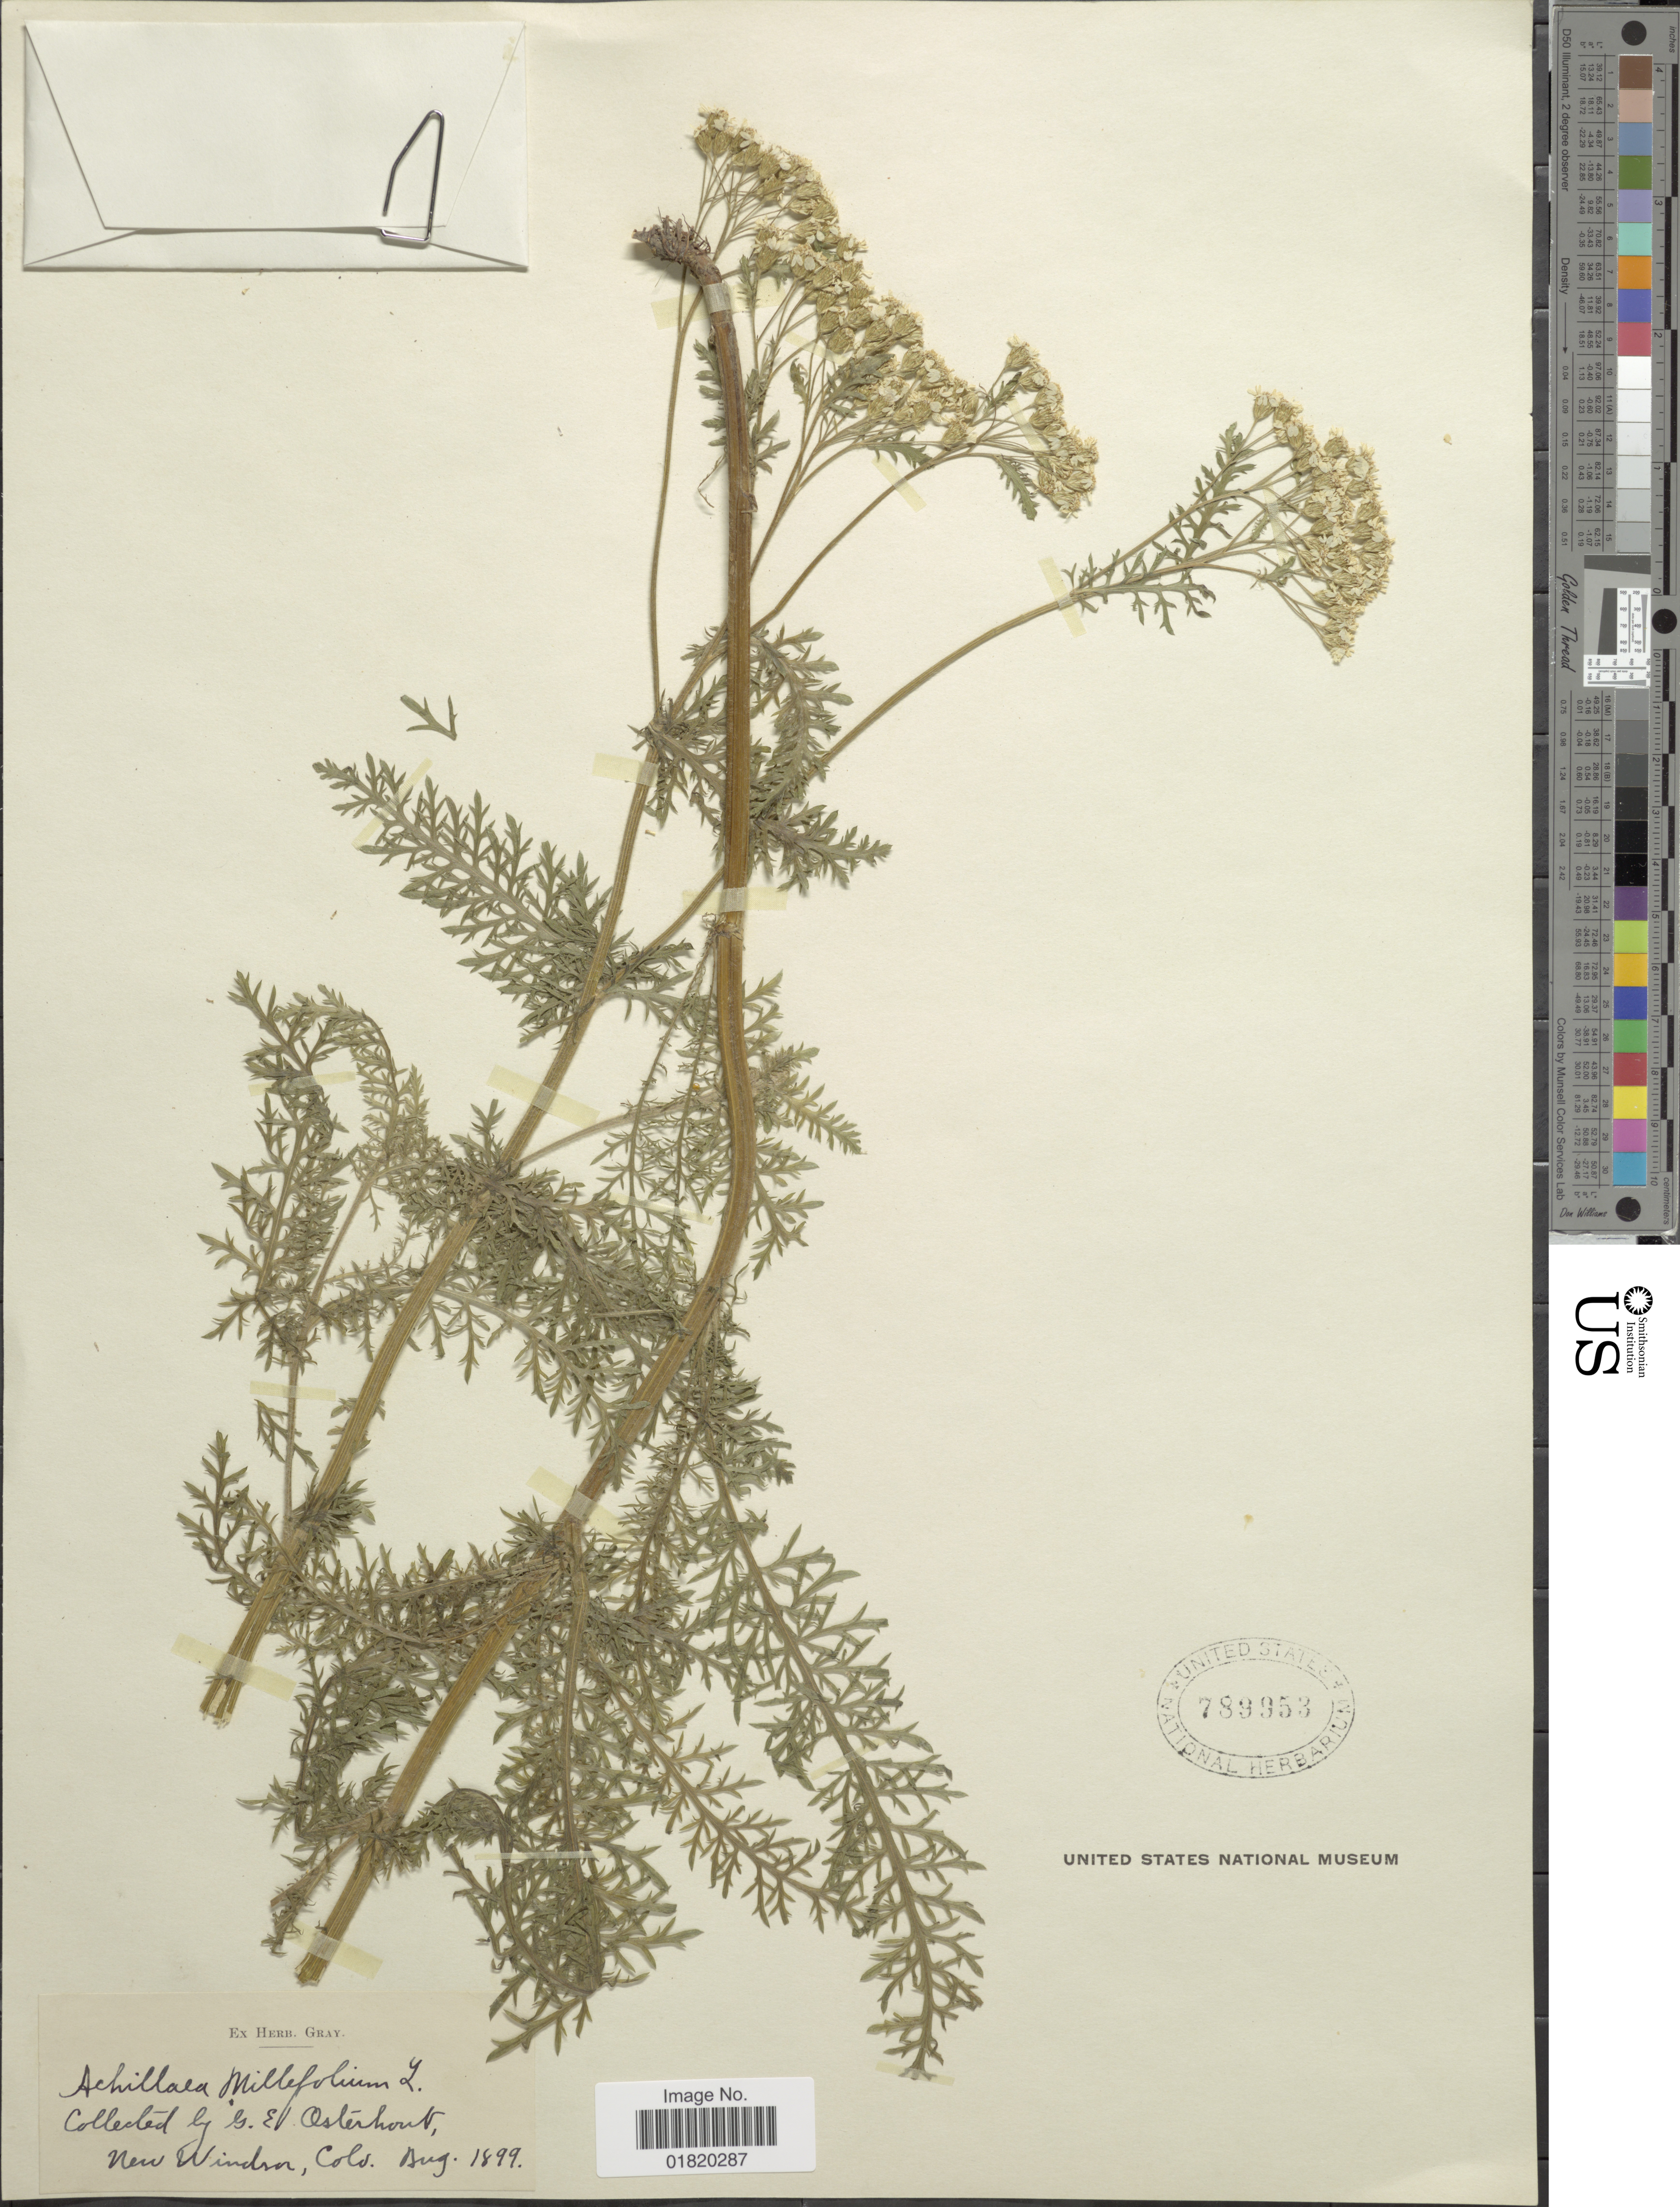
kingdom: Plantae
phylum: Tracheophyta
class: Magnoliopsida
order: Asterales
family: Asteraceae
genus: Achillea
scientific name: Achillea millefolium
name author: L.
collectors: G. Osterhout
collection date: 1899-08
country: United States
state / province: Colorado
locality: New Windsor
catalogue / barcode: US 789953